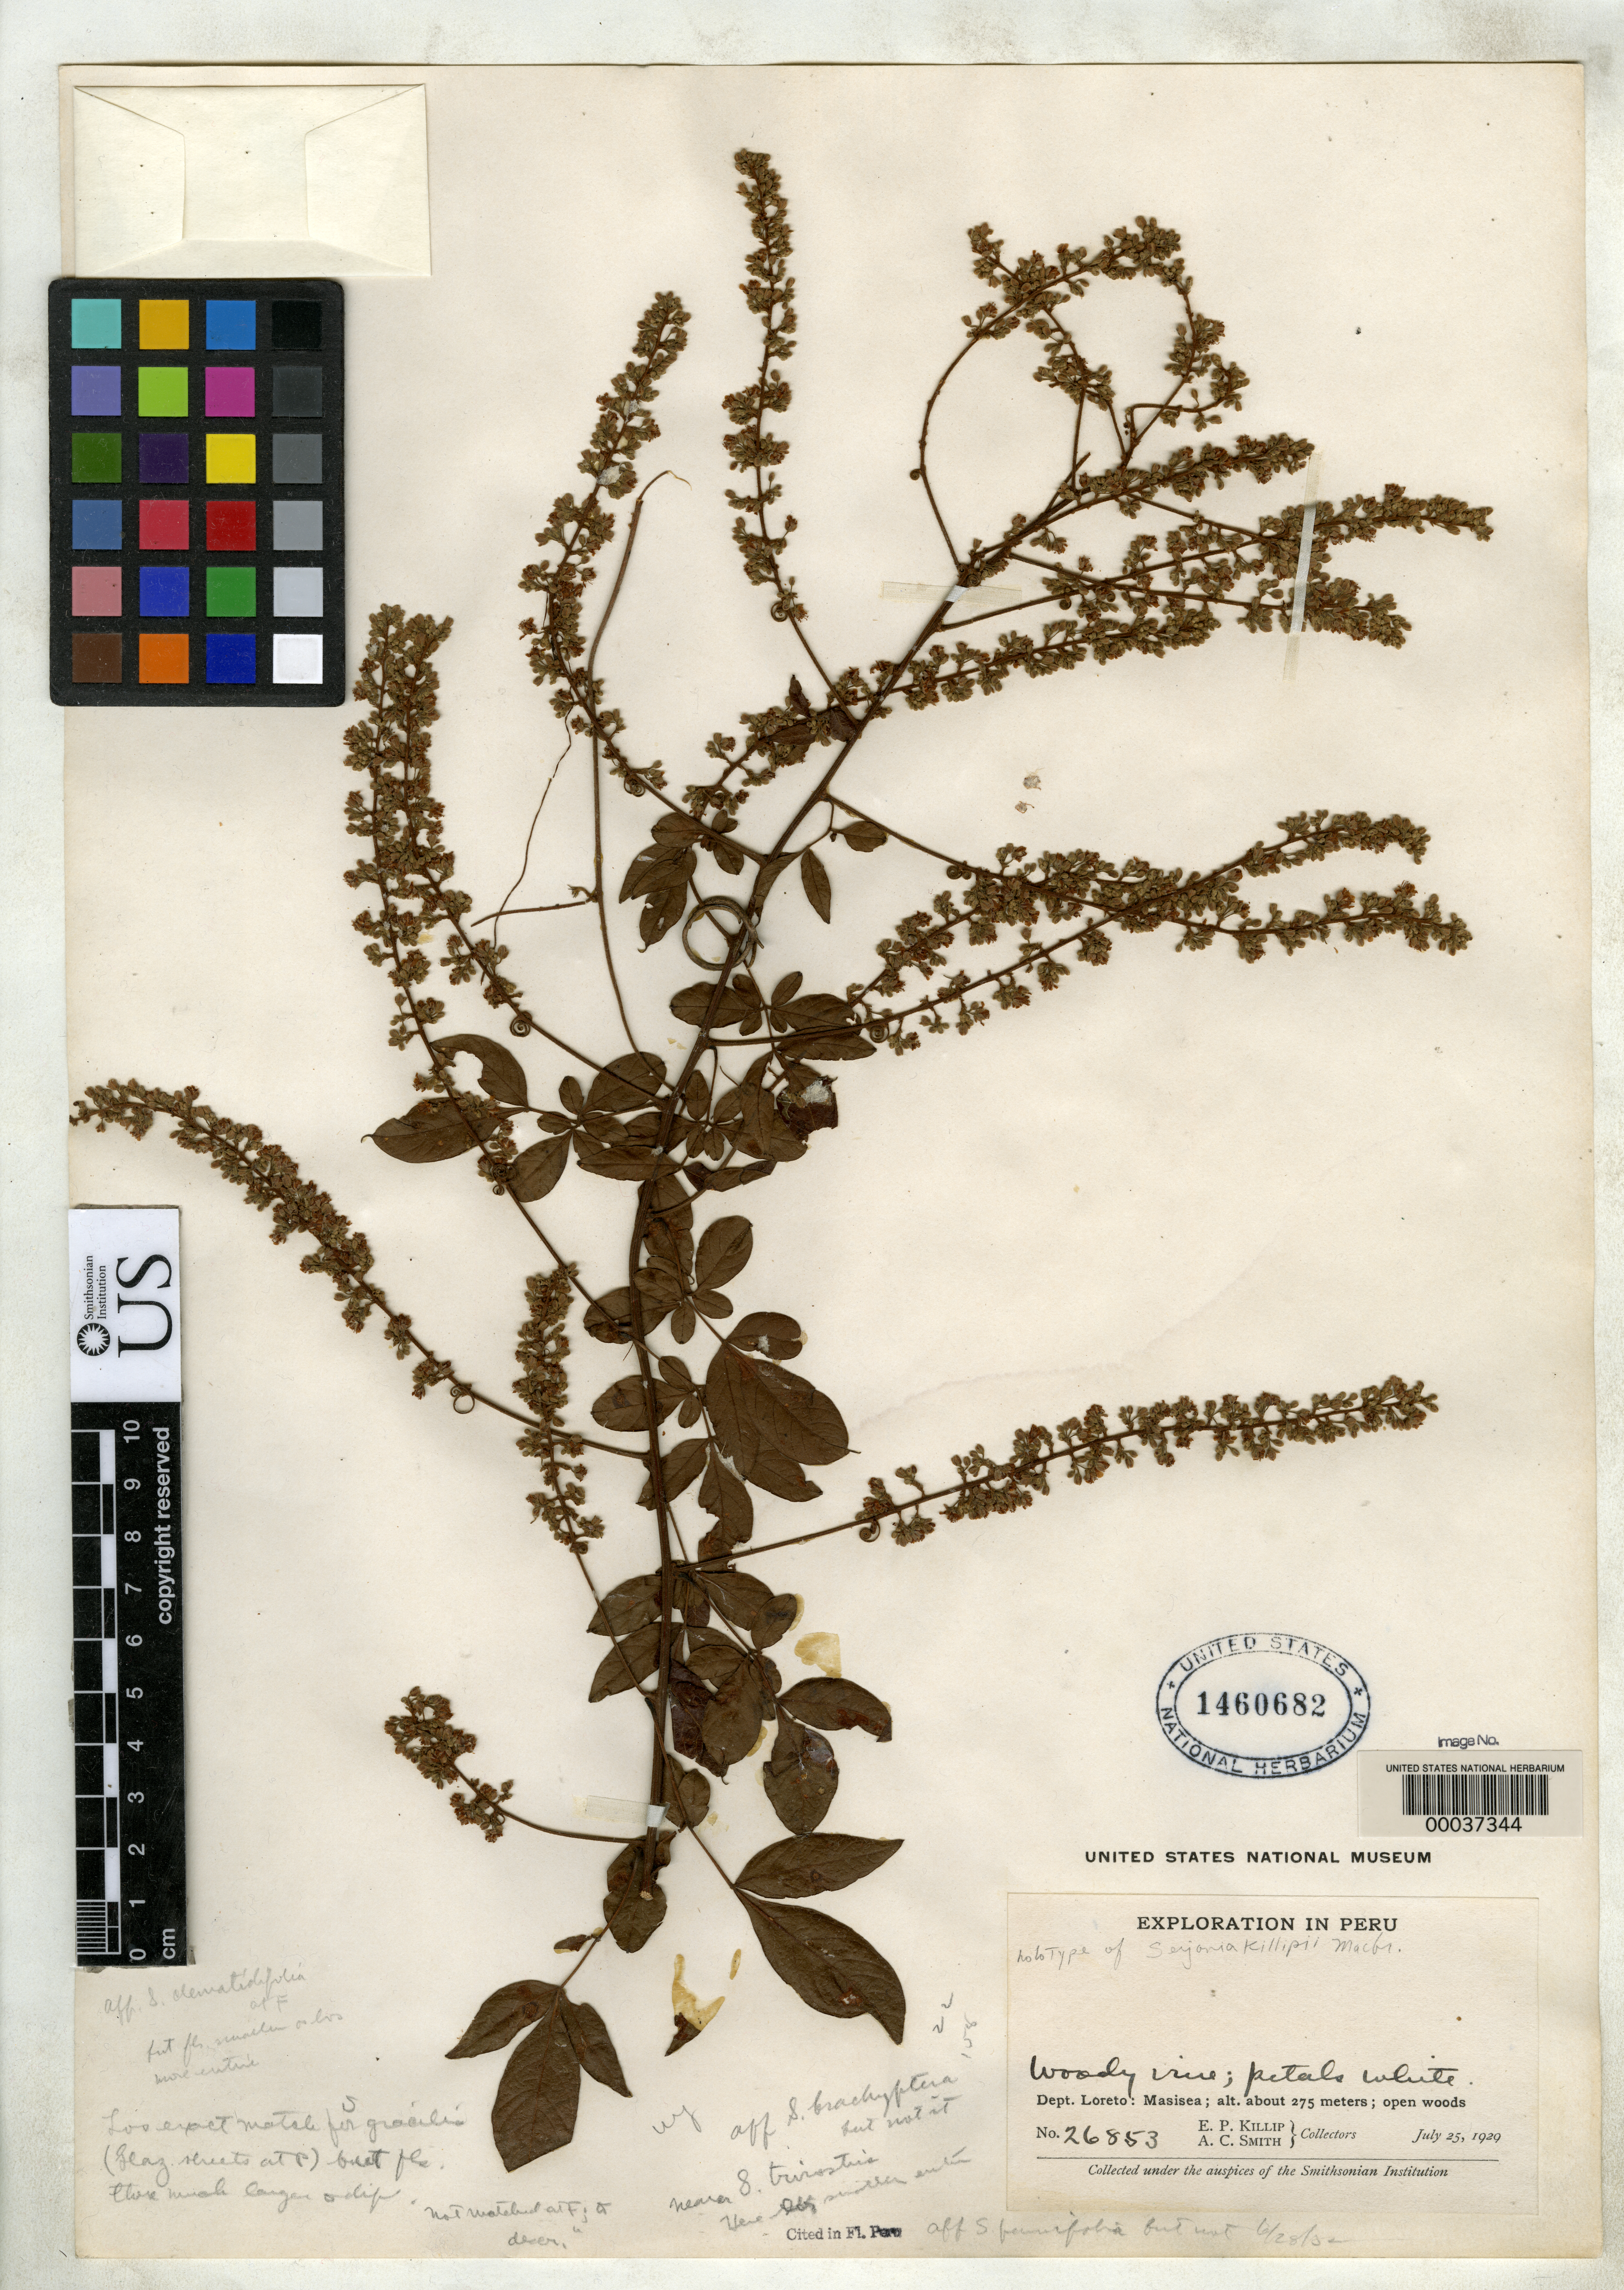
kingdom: Plantae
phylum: Tracheophyta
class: Magnoliopsida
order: Sapindales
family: Sapindaceae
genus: Serjania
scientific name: Serjania killipii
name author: J.F. Macbr.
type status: Holotype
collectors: E. P. Killip & A. C. Smith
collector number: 26853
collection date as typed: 25 Jul 1929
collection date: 1929-07-25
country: Peru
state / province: Loreto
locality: Masisea.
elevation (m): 275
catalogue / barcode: US 1460682